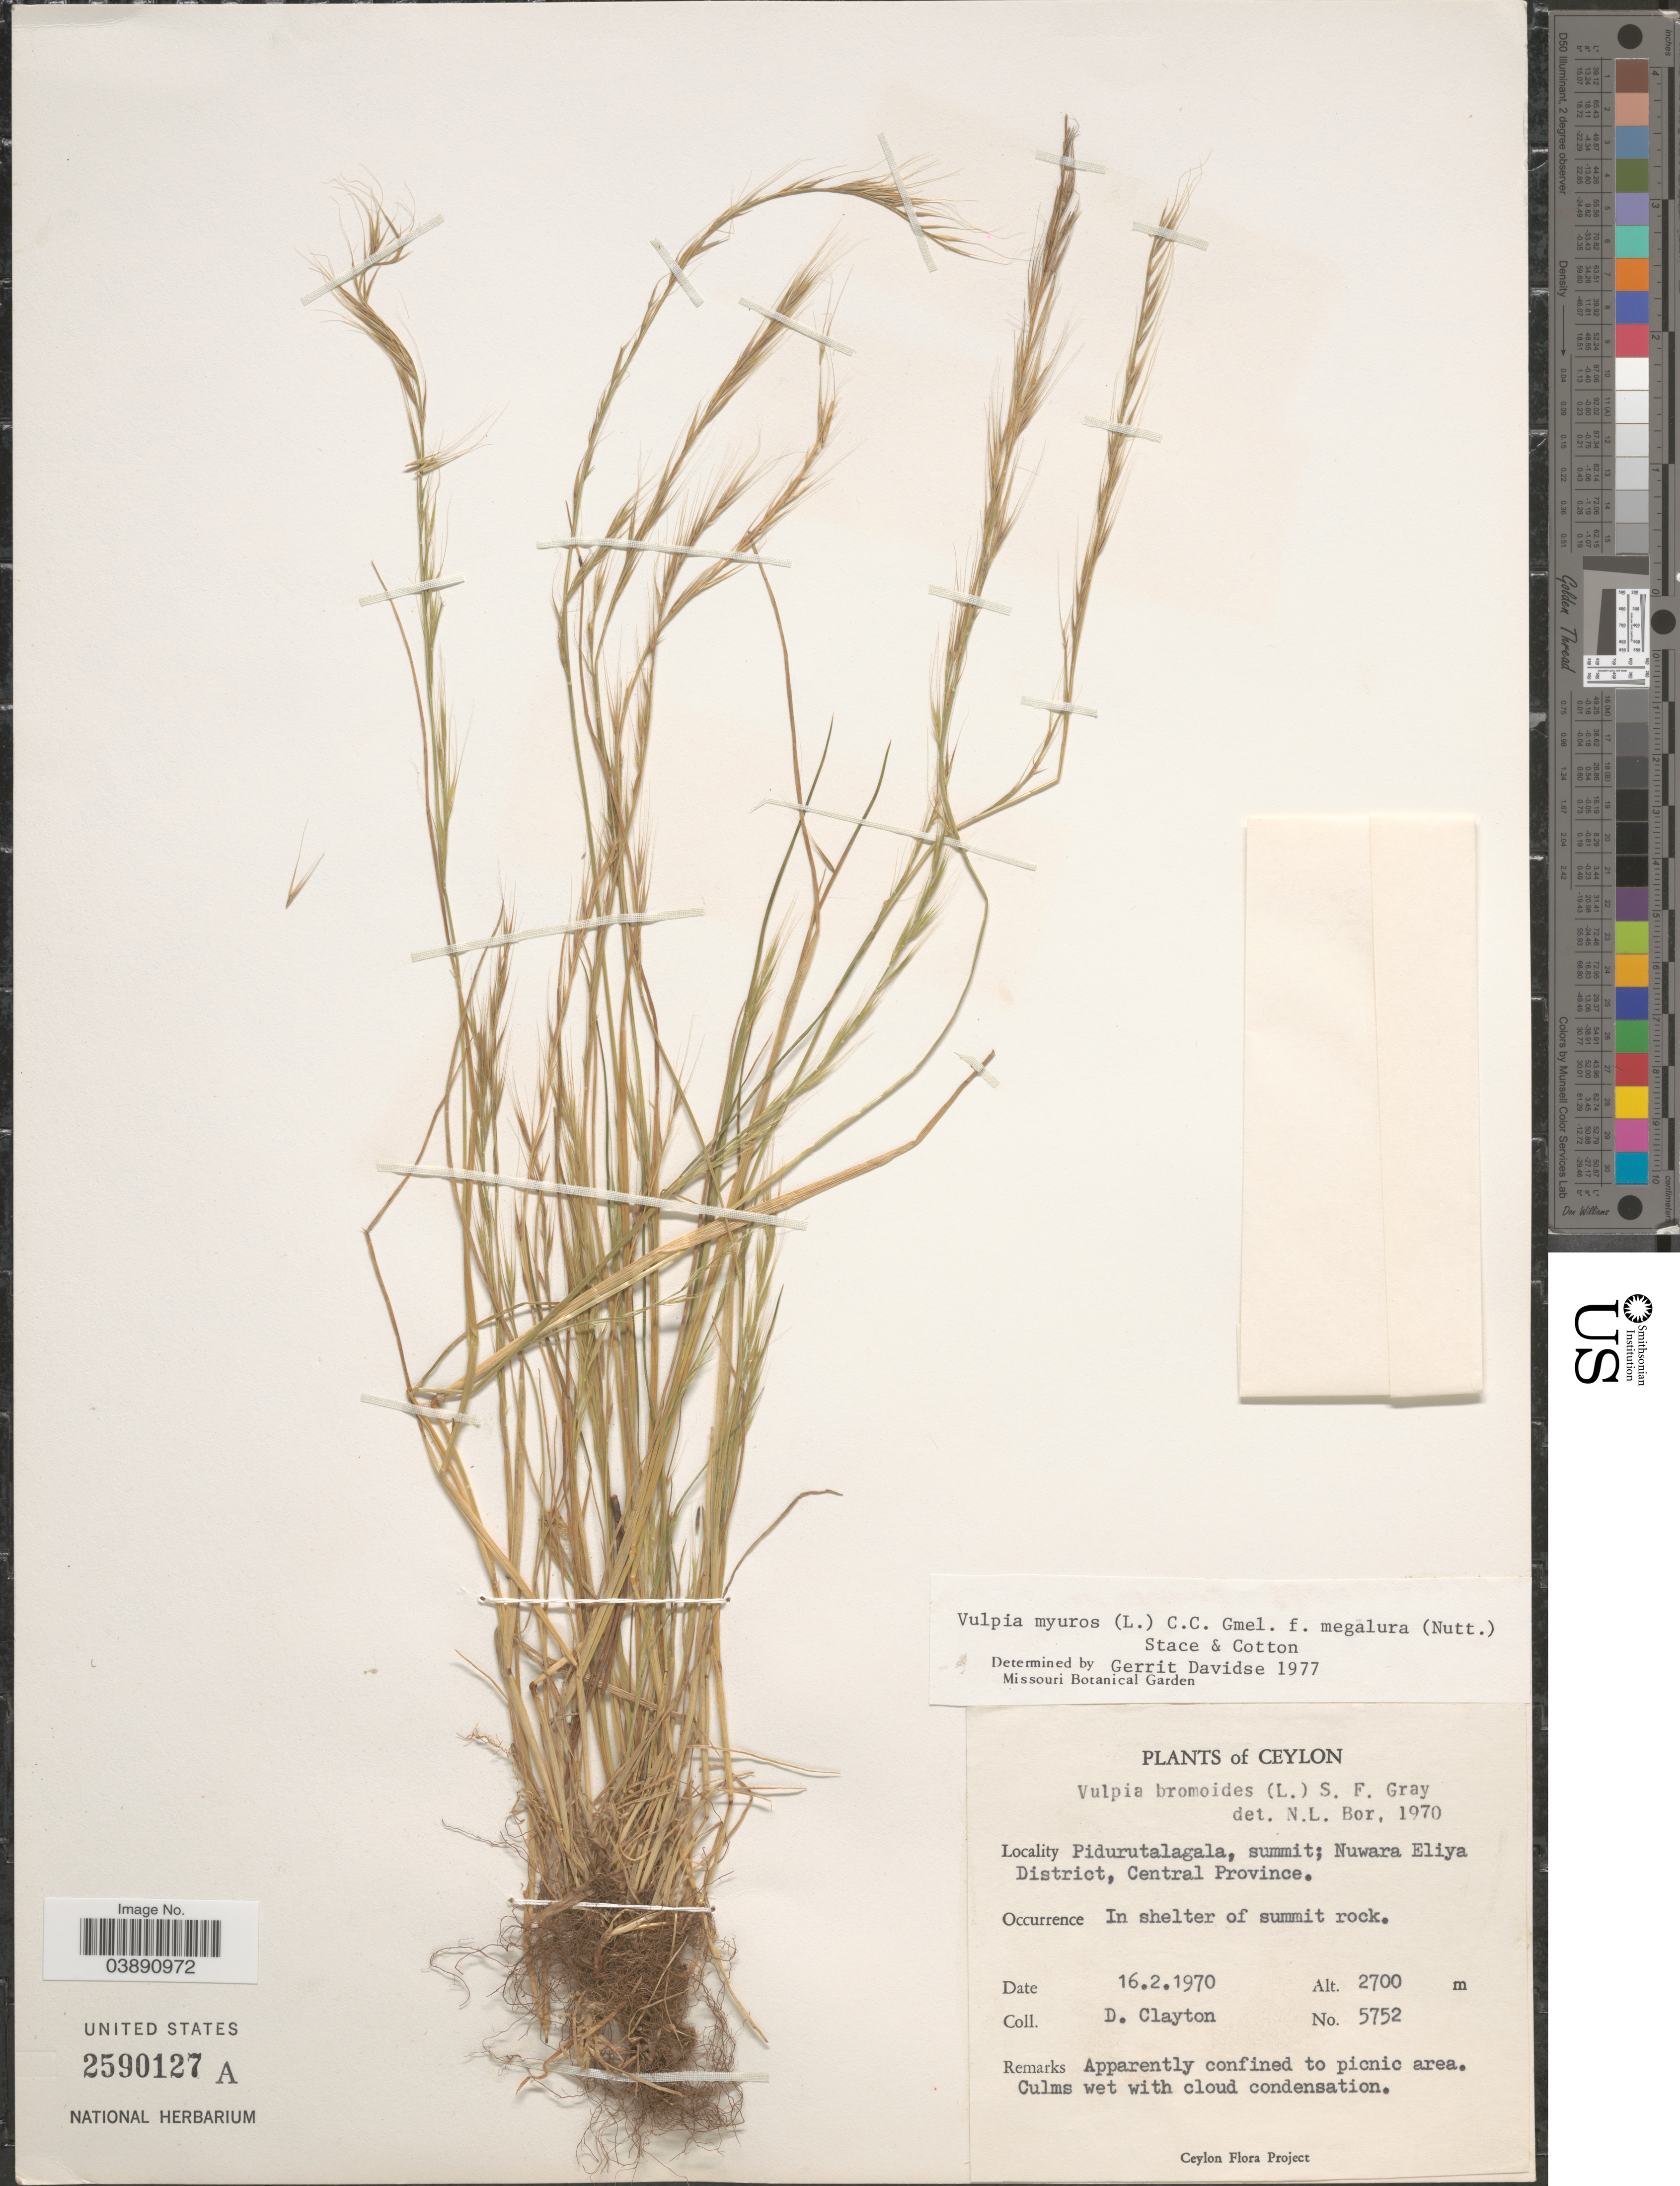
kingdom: Plantae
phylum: Tracheophyta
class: Liliopsida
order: Poales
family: Poaceae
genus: Festuca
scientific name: Festuca myuros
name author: L.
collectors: D. Clayton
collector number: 5752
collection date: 1970-02-16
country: Sri Lanka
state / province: Central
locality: Ceylon. Pidurutalagala, summit; Nuwara Eliya District. In shelter of summit rock.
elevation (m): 2700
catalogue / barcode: US 2590127A